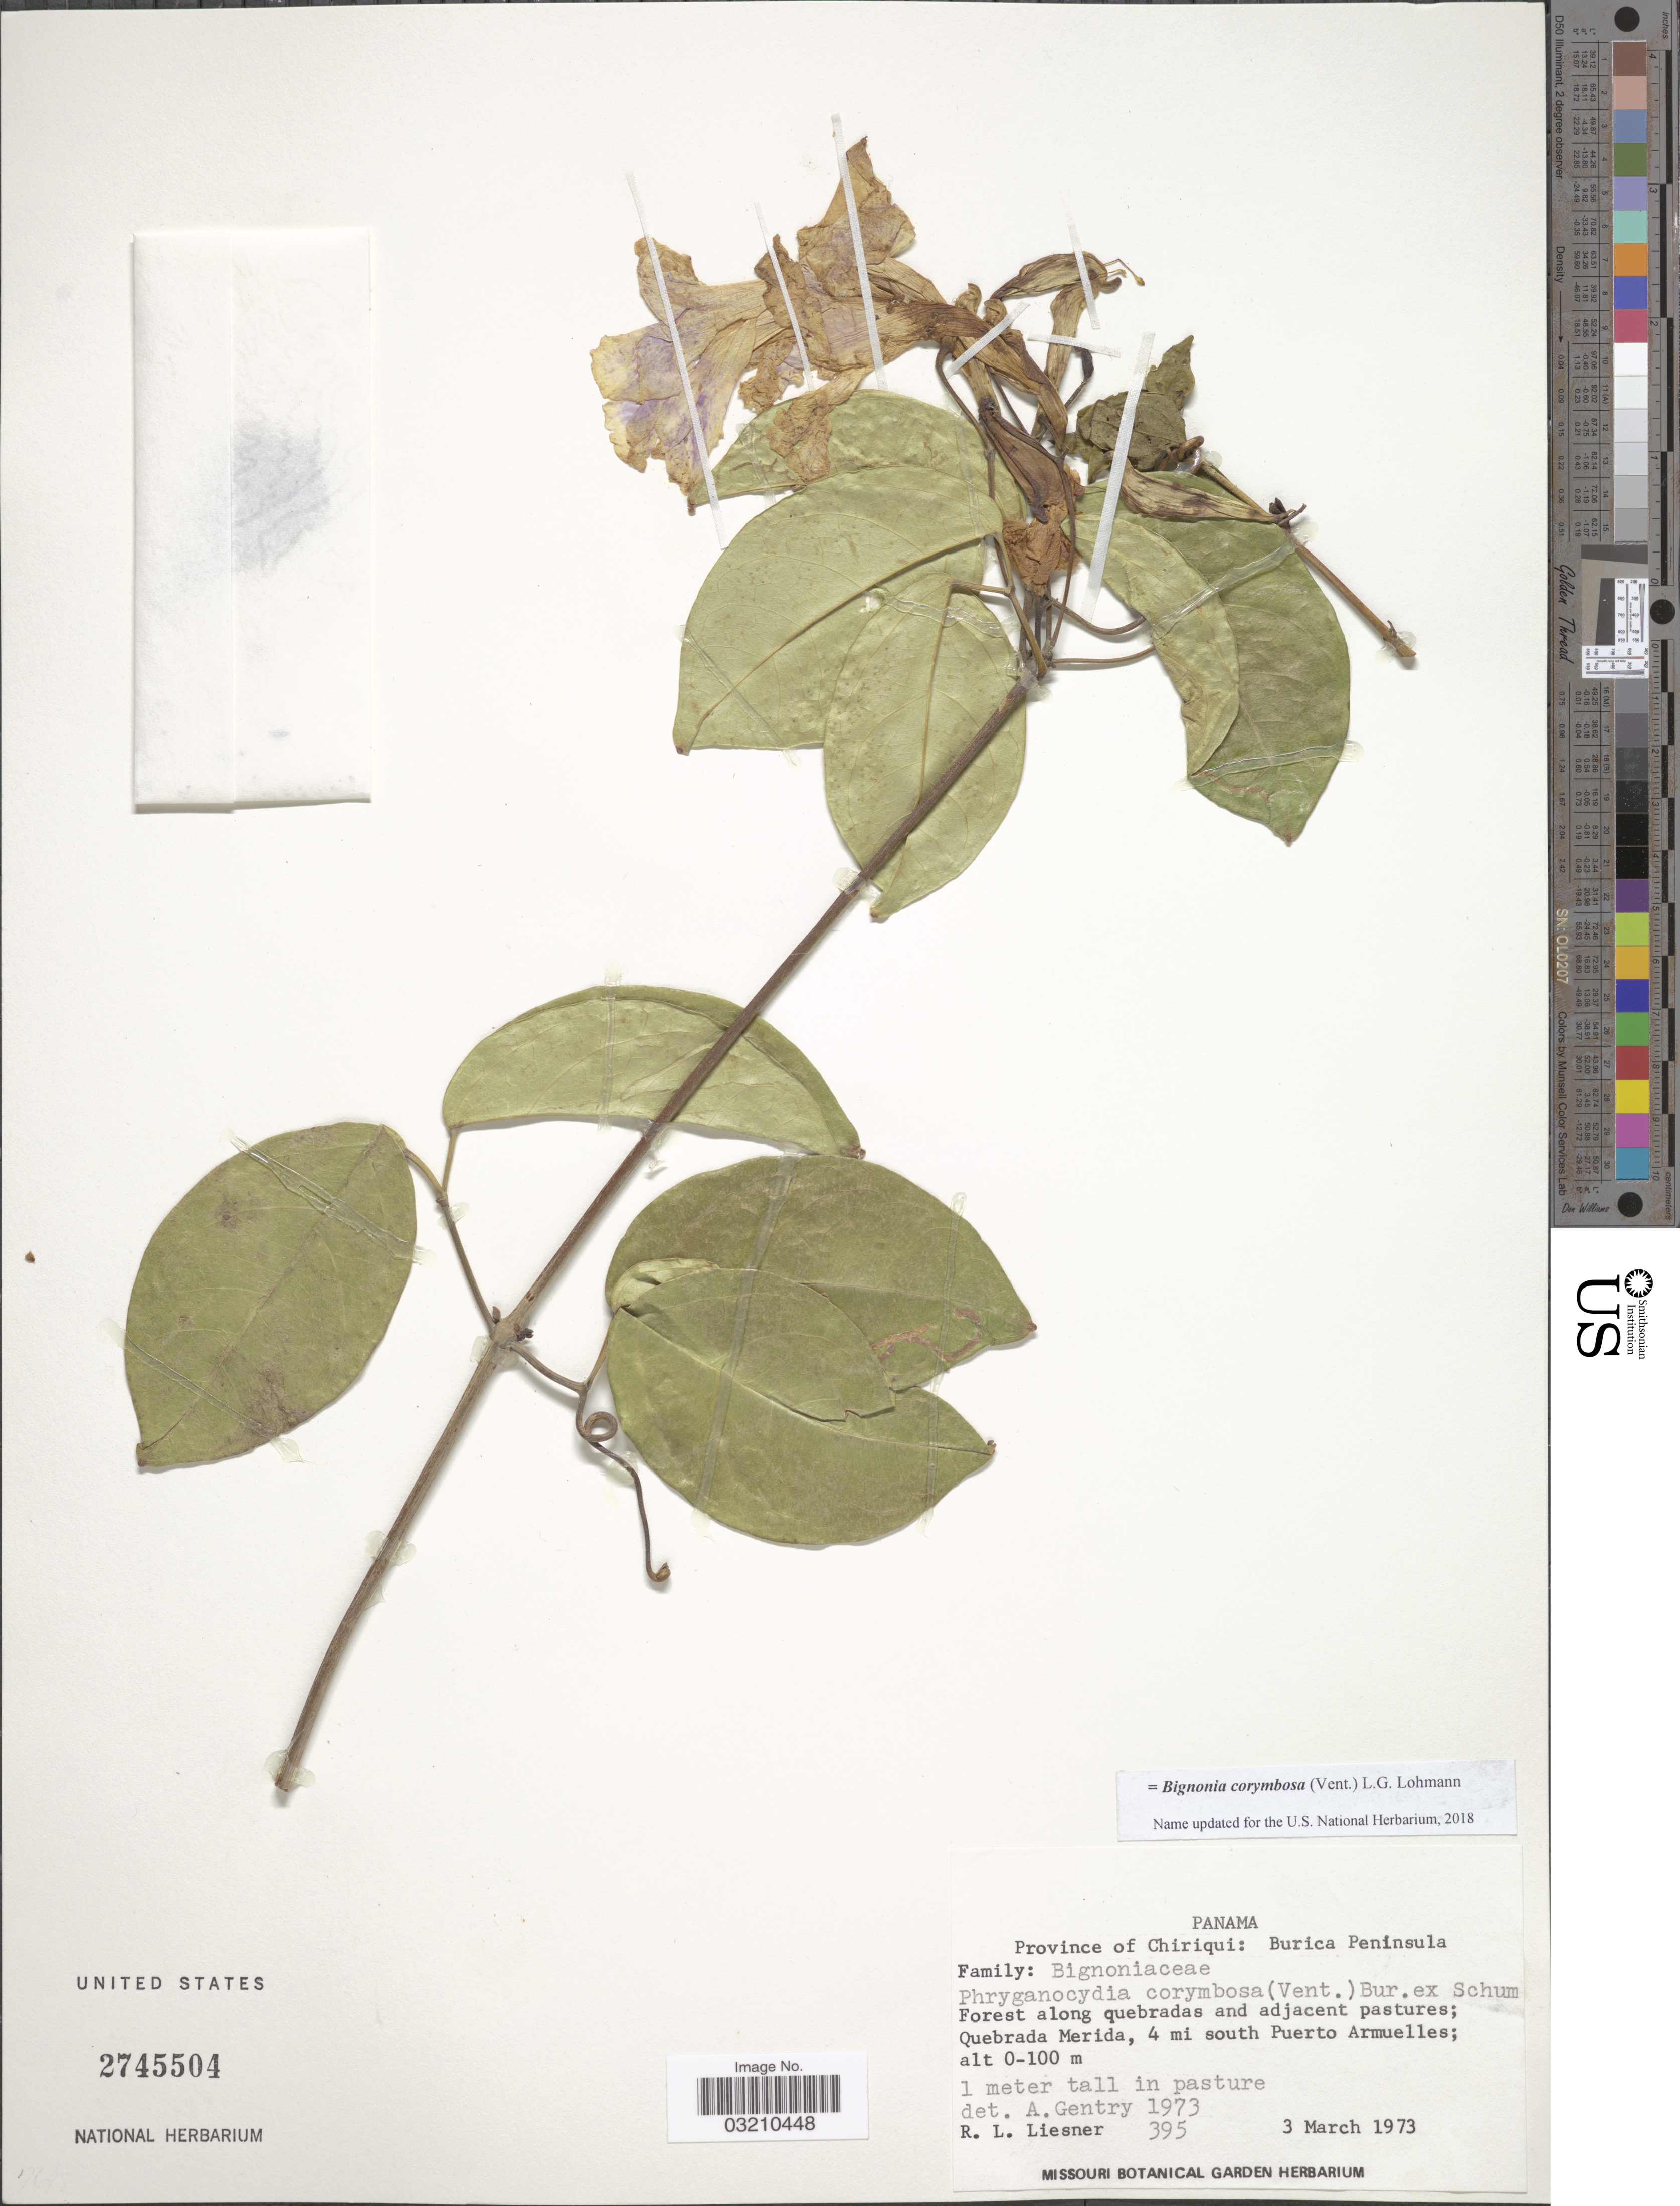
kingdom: Plantae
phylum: Tracheophyta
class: Magnoliopsida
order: Lamiales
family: Bignoniaceae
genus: Bignonia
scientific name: Bignonia corymbosa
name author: (Vent.) L.G. Lohmann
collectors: R. L. Liesner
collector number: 395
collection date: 1973-03-03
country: Panama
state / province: Chiriqui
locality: Burica Peninsula. Quebrada Merida, 4 mi south Puerto Armuelles.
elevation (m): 0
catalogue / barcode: US 2745504